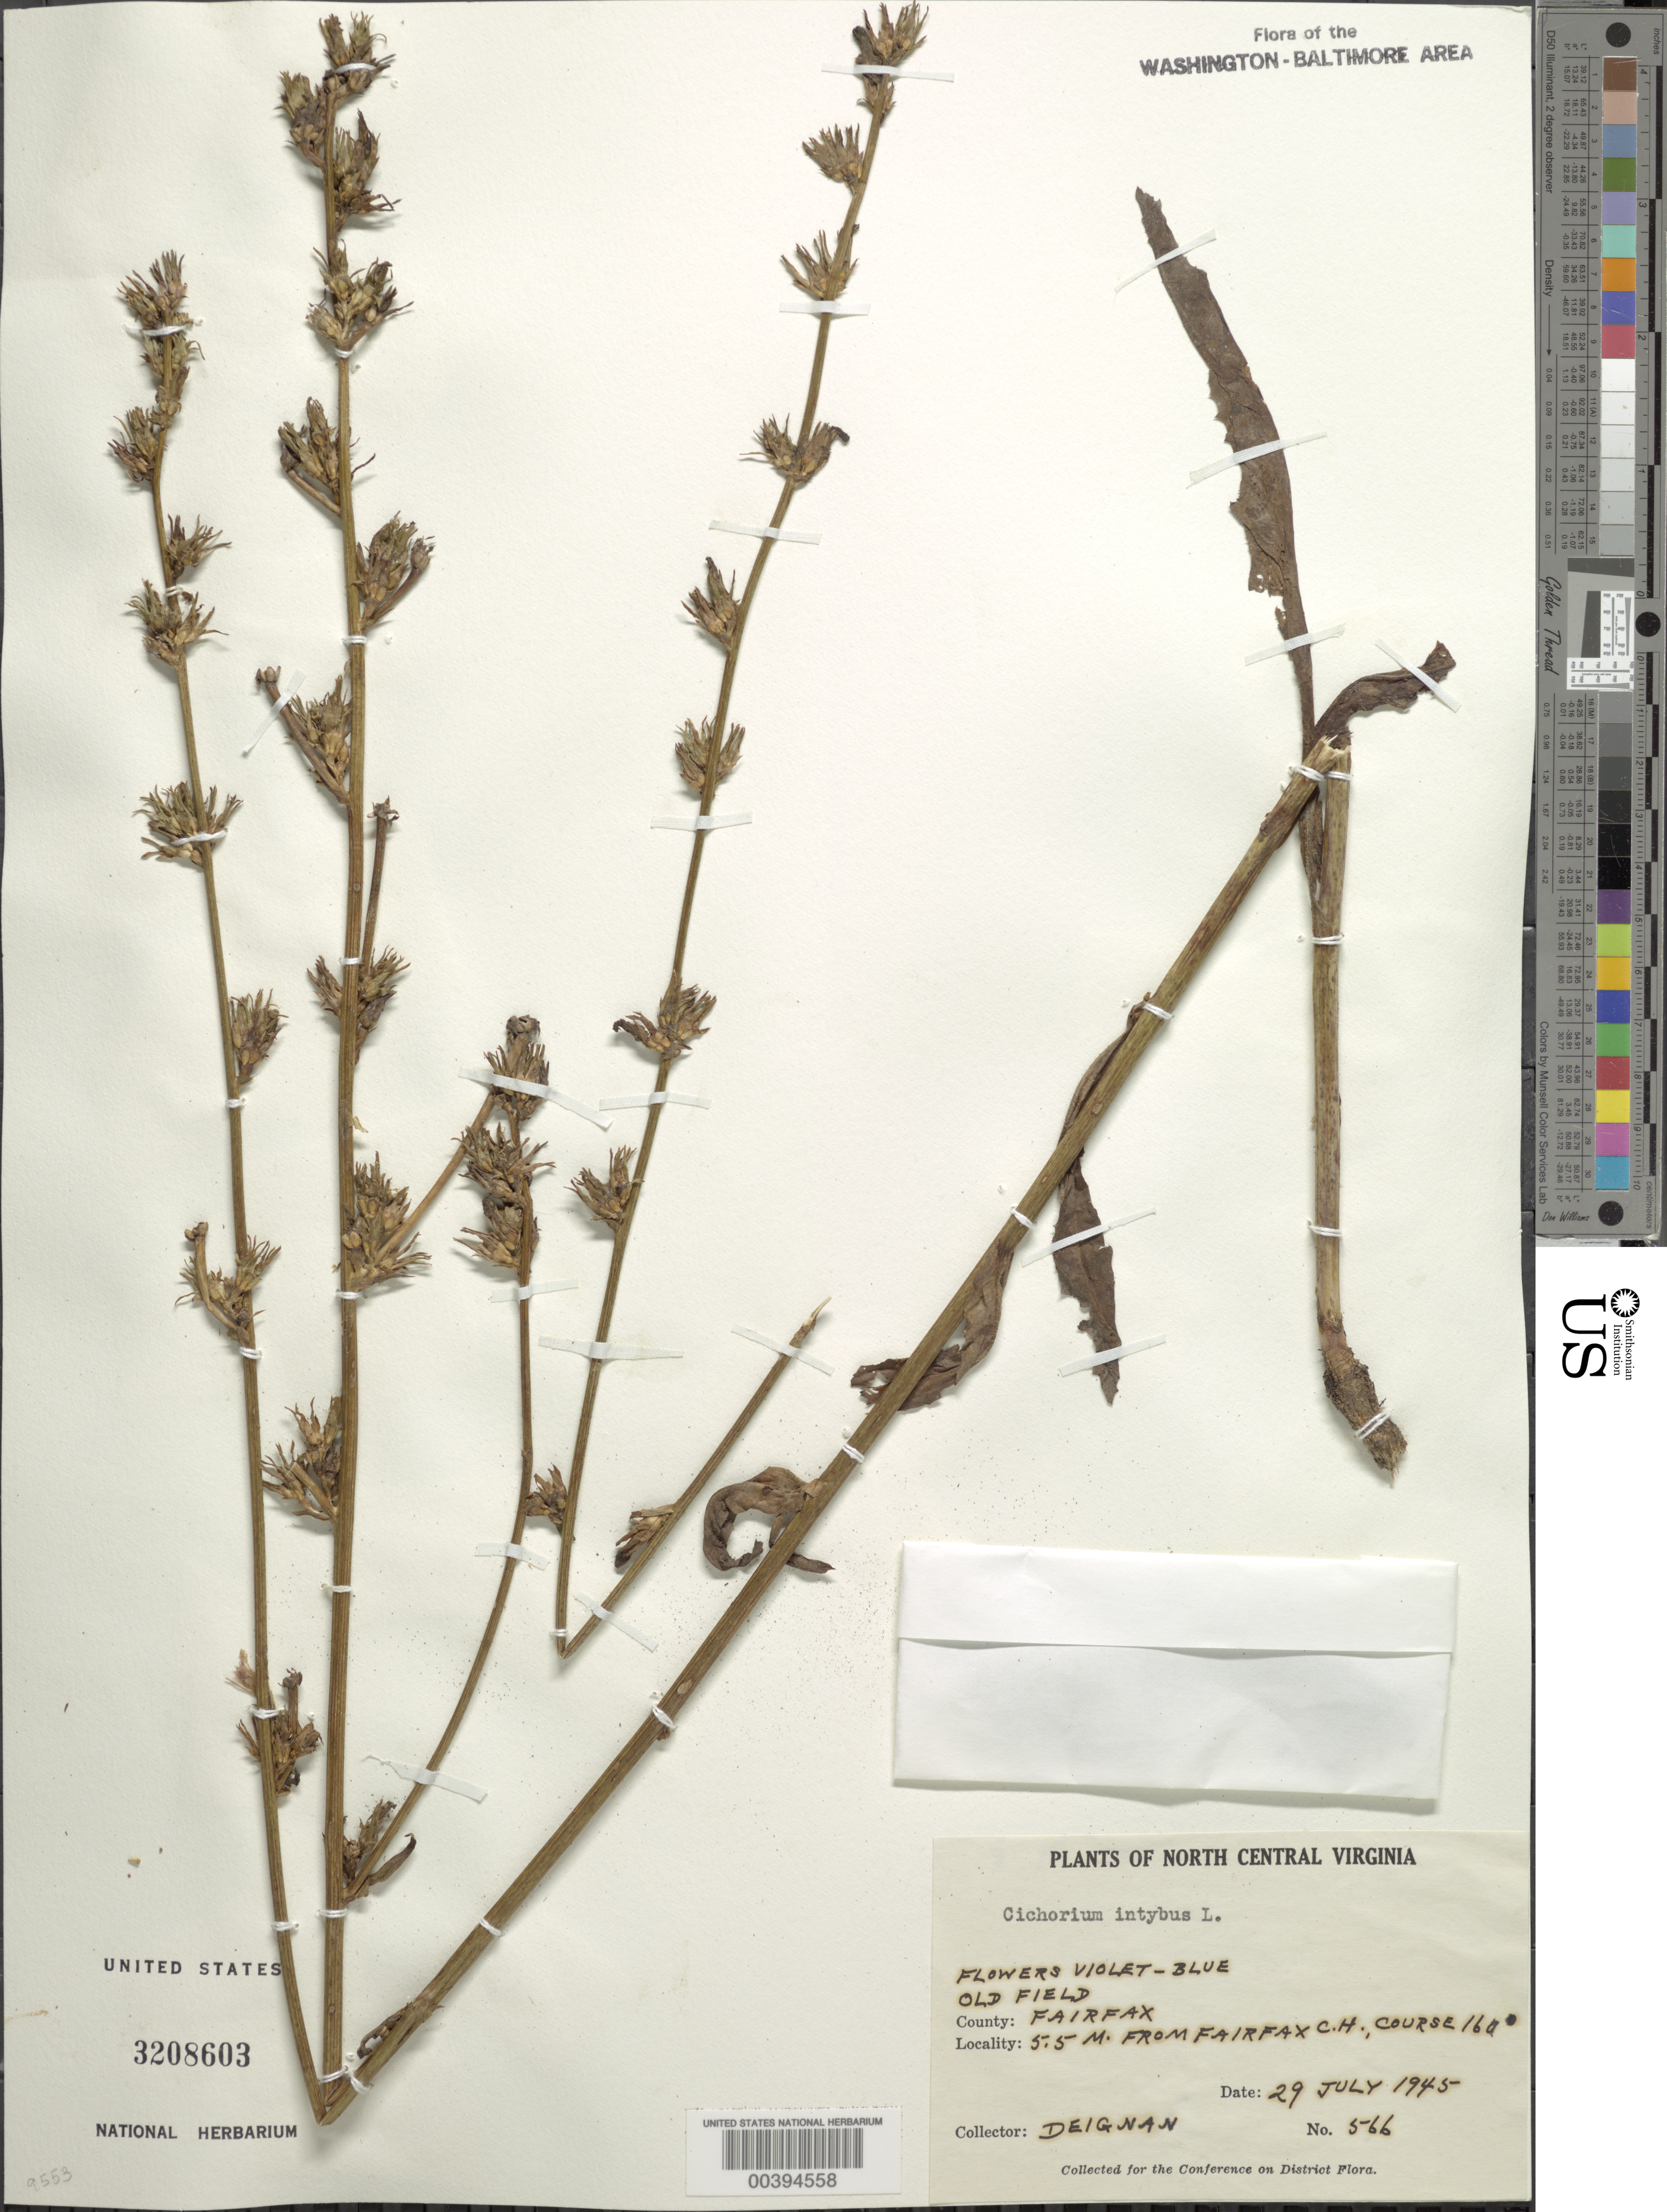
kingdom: Plantae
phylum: Tracheophyta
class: Magnoliopsida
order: Asterales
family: Asteraceae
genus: Cichorium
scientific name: Cichorium intybus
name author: L.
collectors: H. Deignan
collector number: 566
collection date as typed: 29 Jul 1945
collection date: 1945-07-29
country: United States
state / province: Virginia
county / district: Fairfax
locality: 5.5 M from Fairfax Court House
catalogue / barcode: US 3208603